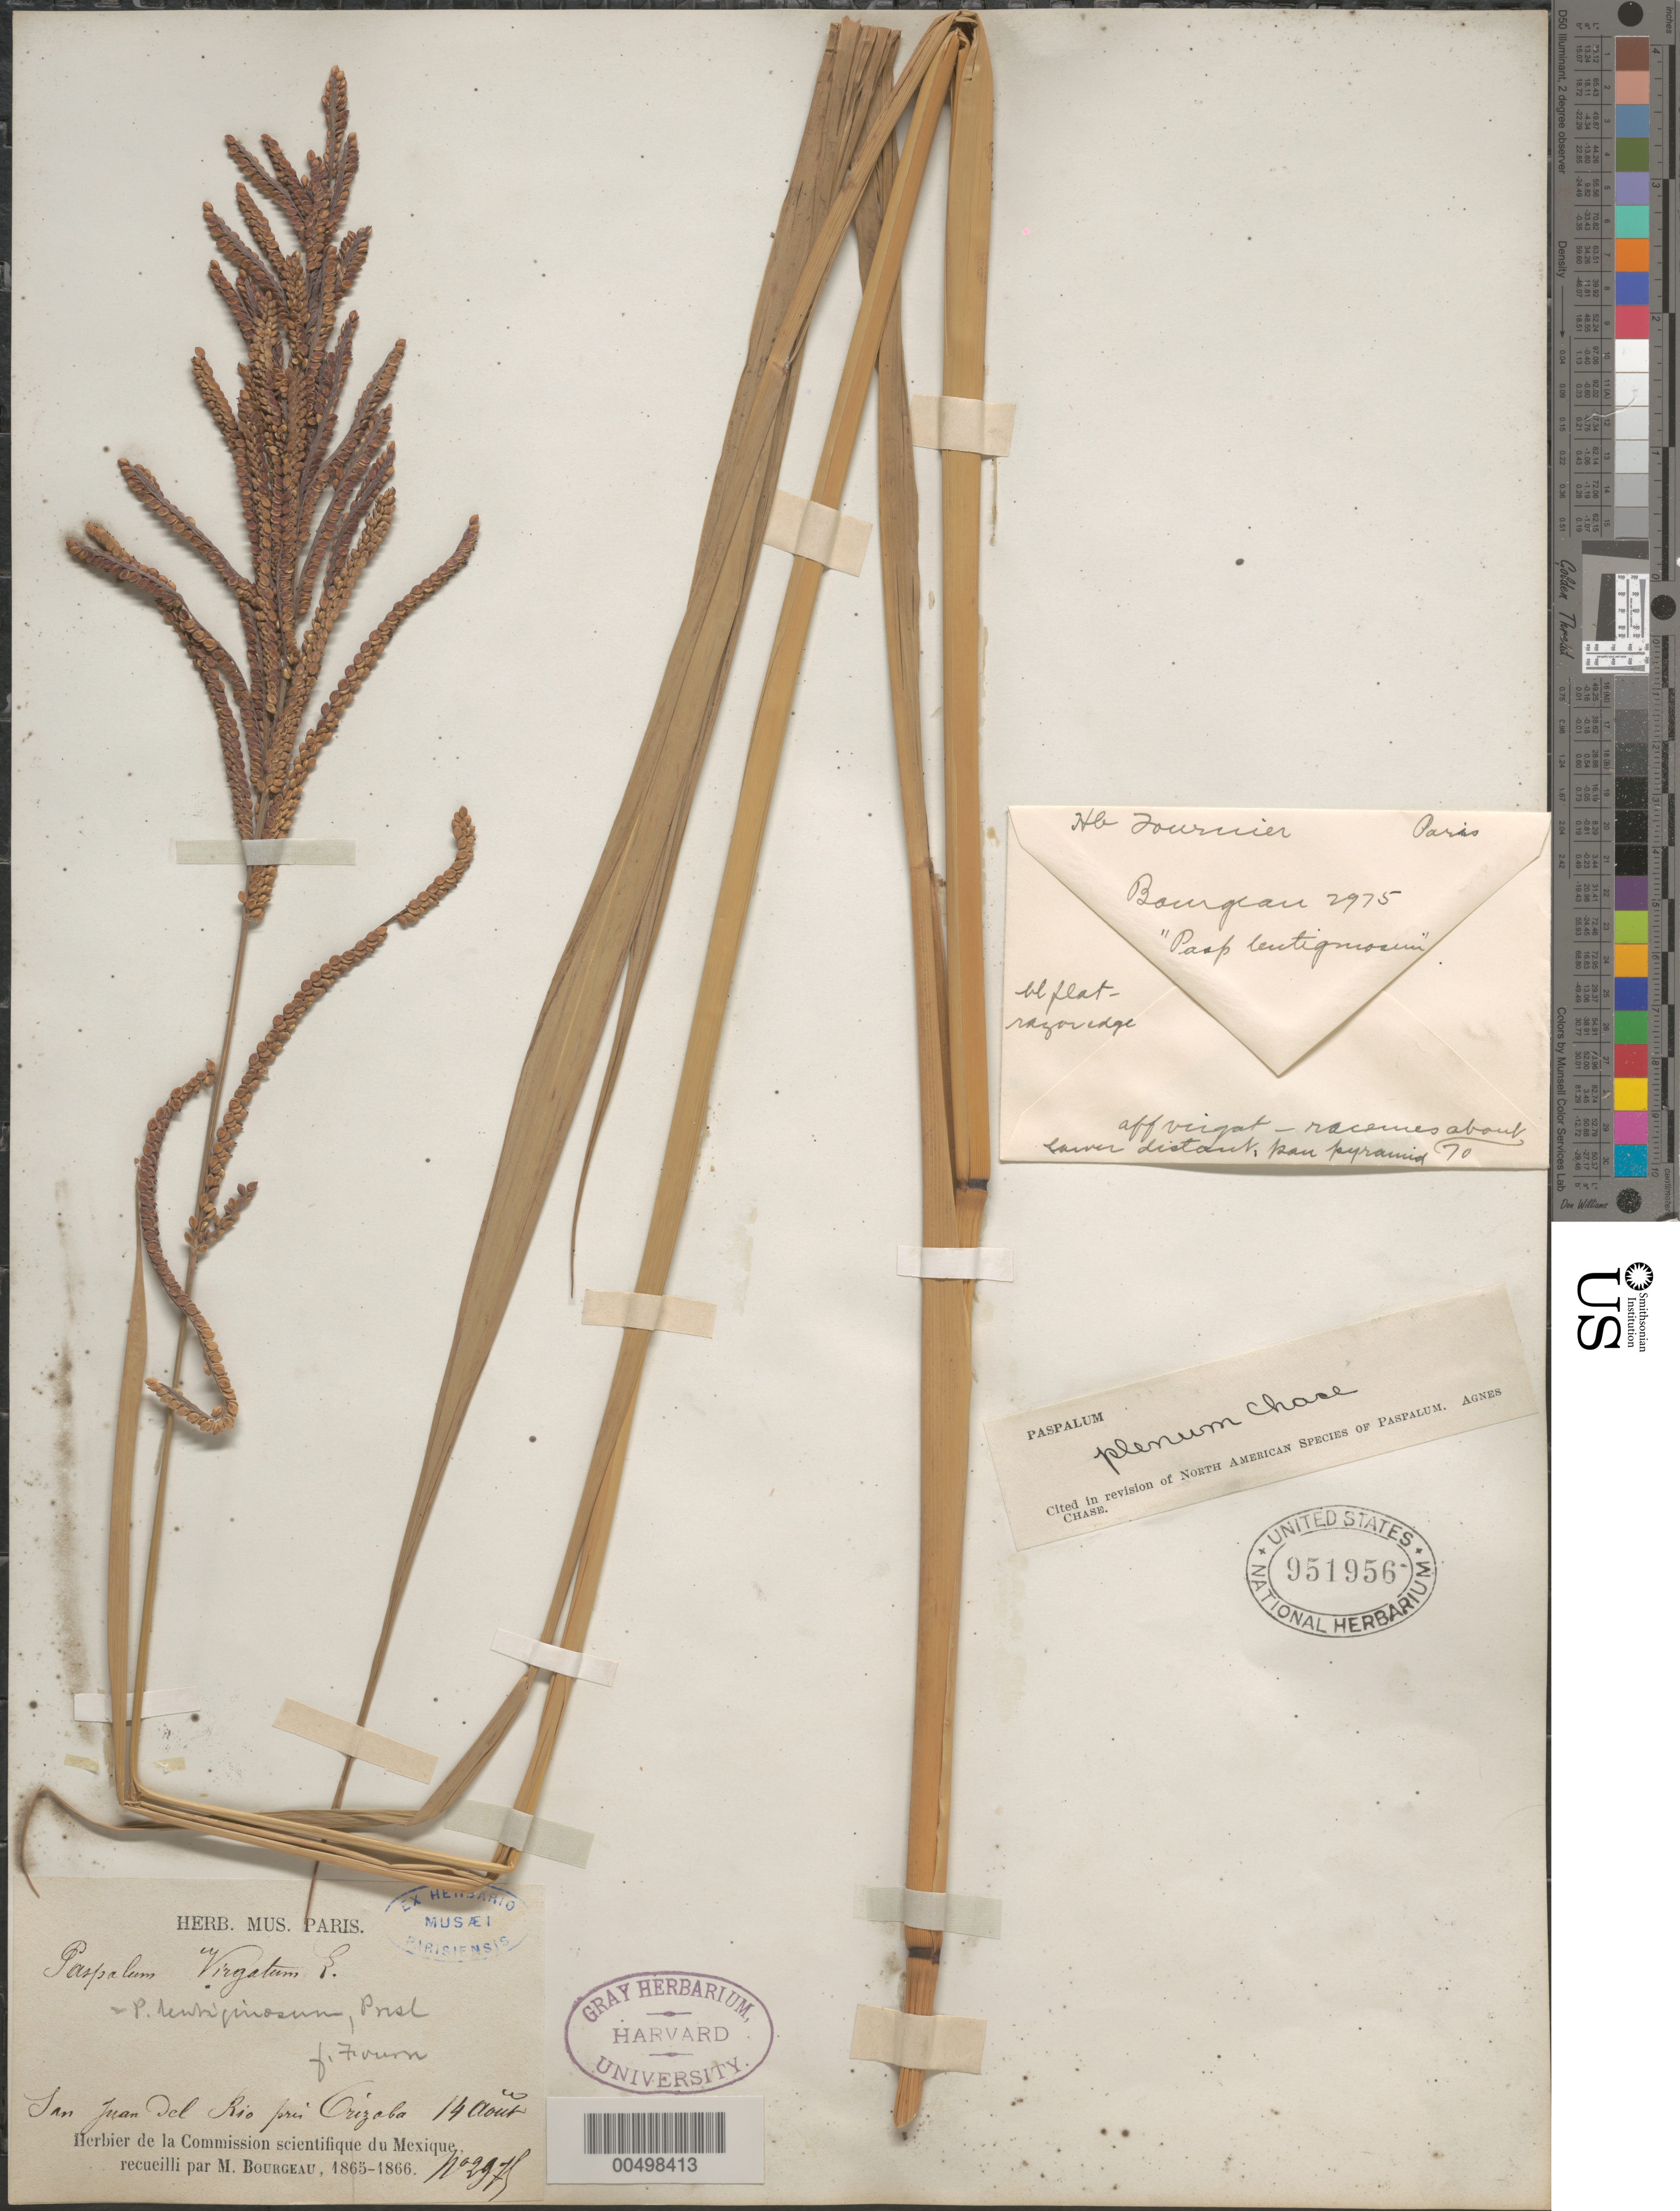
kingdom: Plantae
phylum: Tracheophyta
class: Liliopsida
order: Poales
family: Poaceae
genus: Paspalum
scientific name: Paspalum plenum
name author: Chase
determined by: Chase, [M.] Agnes, (US)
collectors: E. Bourgeau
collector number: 2975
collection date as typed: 14 Aug 1865 or 14 Aug 1866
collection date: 1865-08-14 or 1866-08-14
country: Mexico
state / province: Veracruz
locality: San Juan del Rio prŠs Orizaba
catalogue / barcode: US 951956